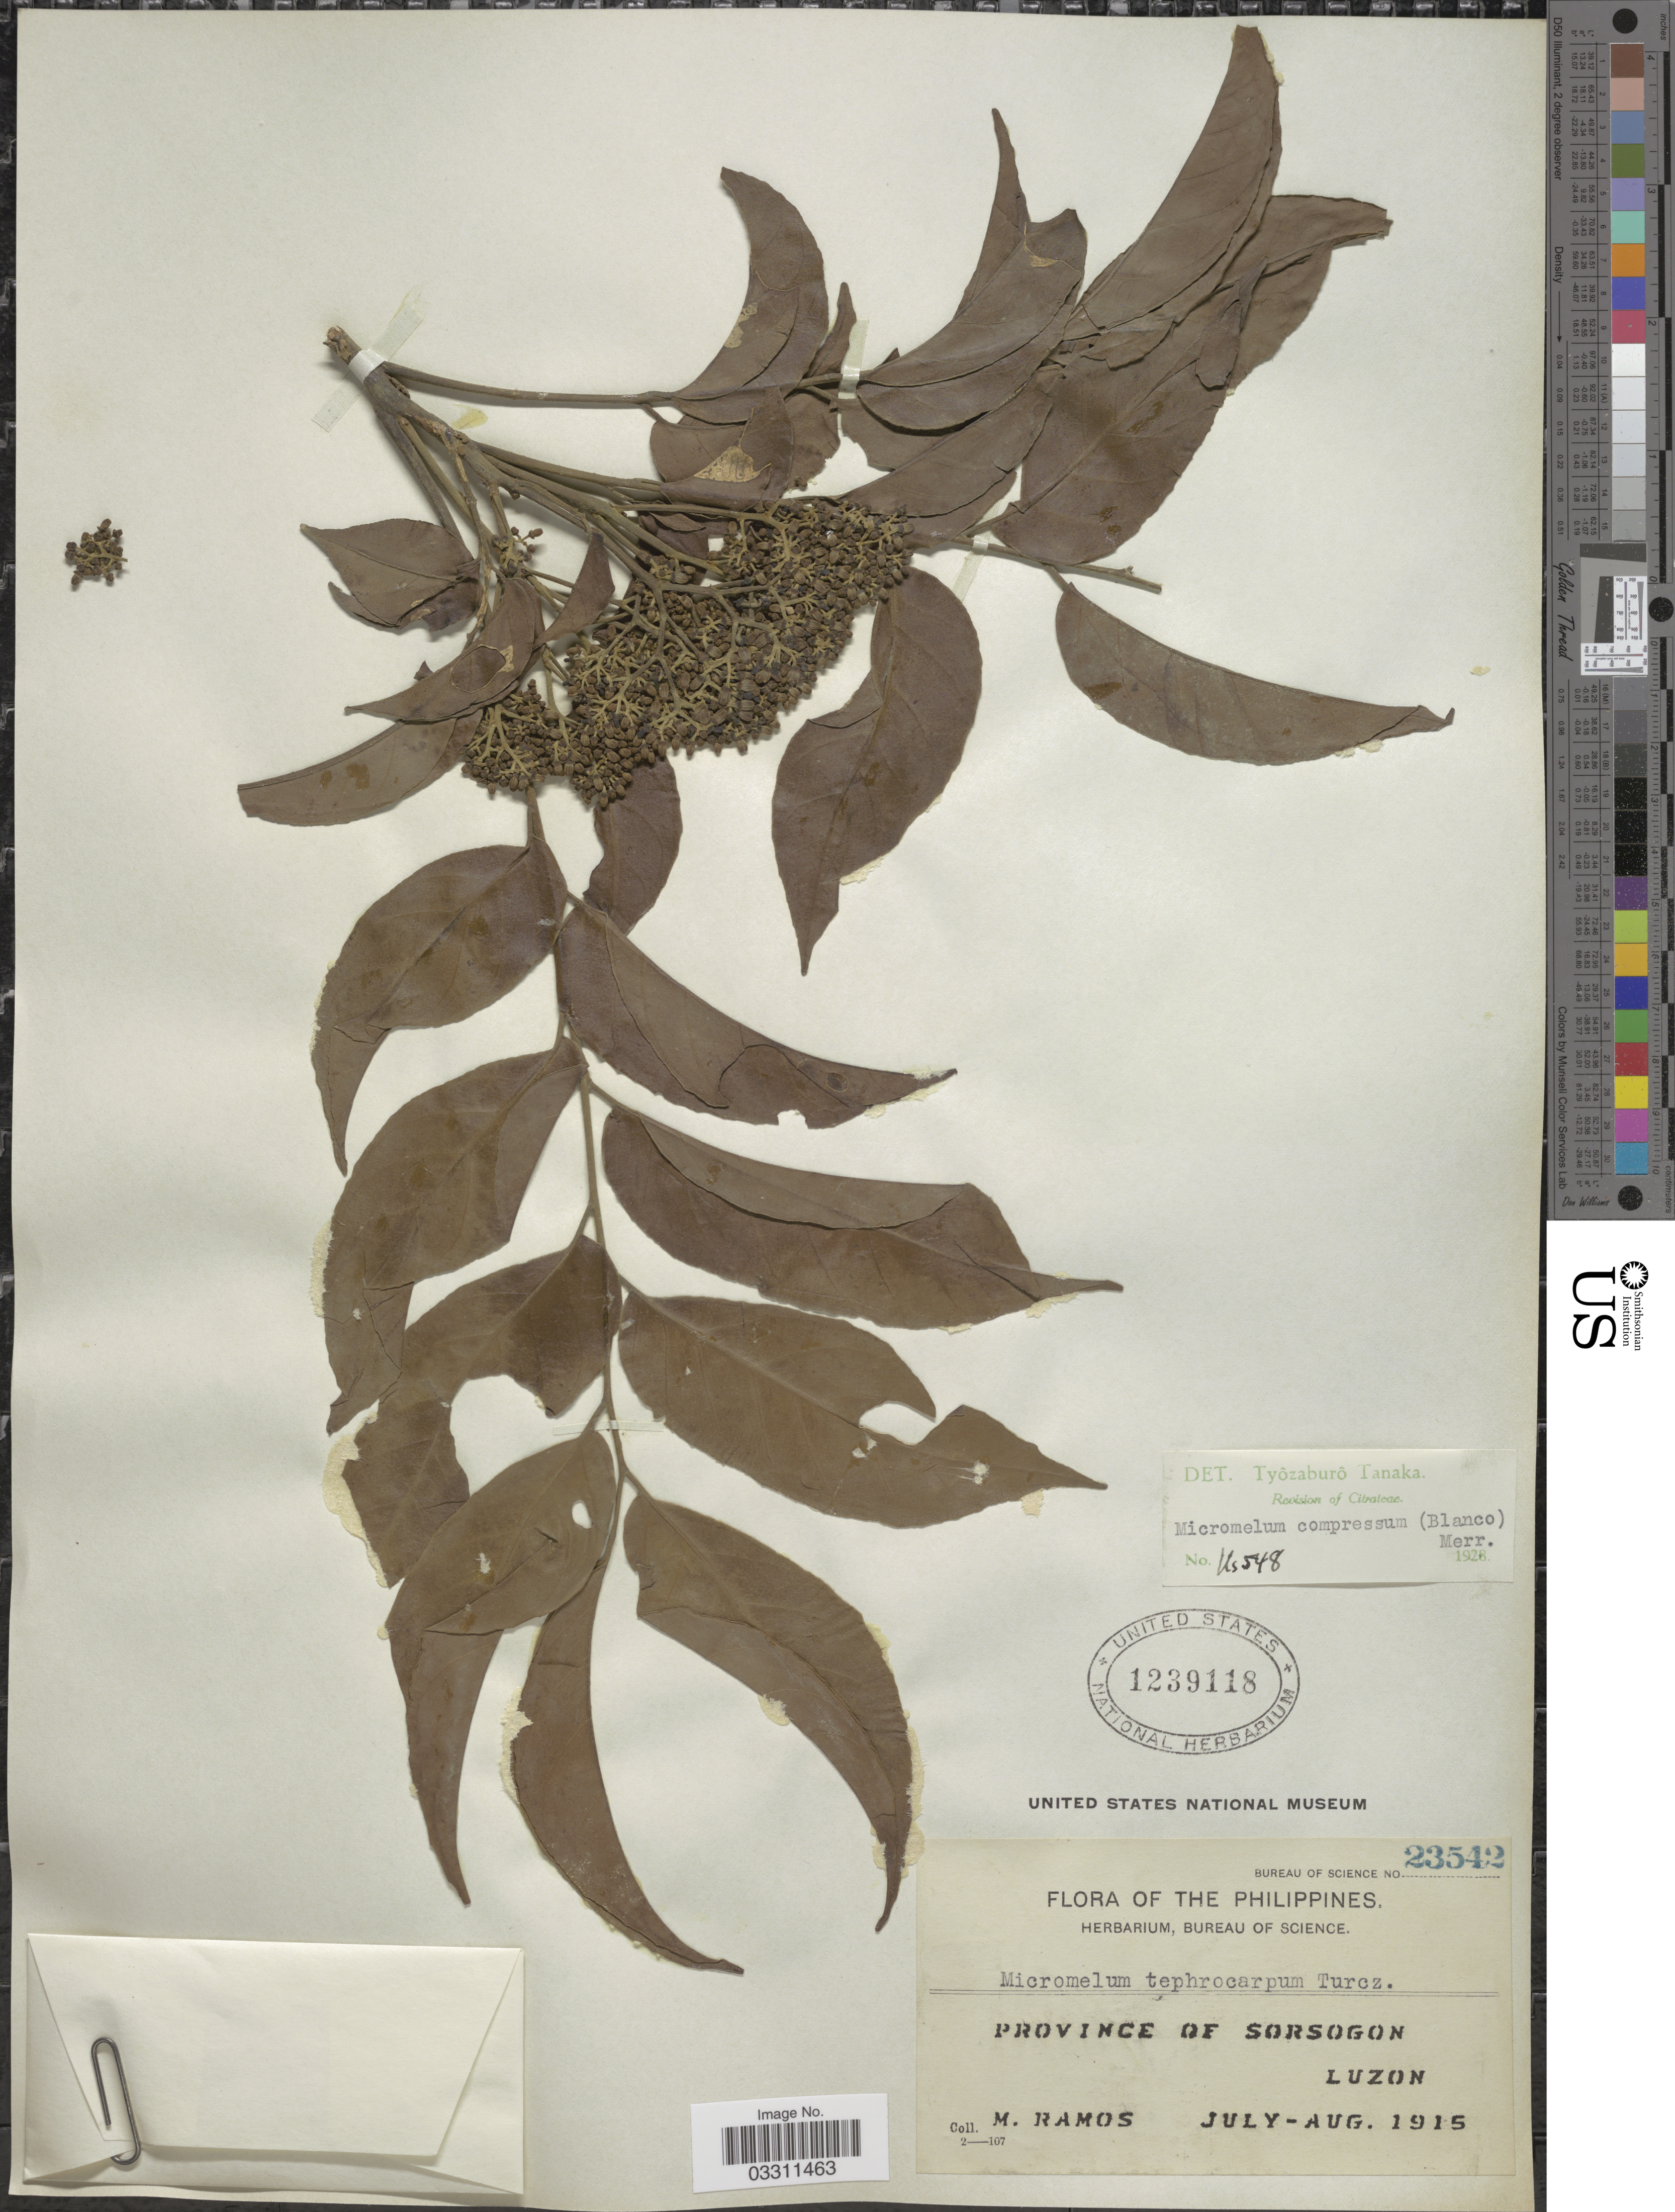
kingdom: Plantae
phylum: Tracheophyta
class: Magnoliopsida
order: Sapindales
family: Rutaceae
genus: Micromelum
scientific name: Micromelum compressum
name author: (Blanco) Merr.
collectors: M. Ramos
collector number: Bureau of Science 23542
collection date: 1915-07/1915-08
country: Philippines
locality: Province of Sorsogon, Luzon.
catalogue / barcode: US 1239118